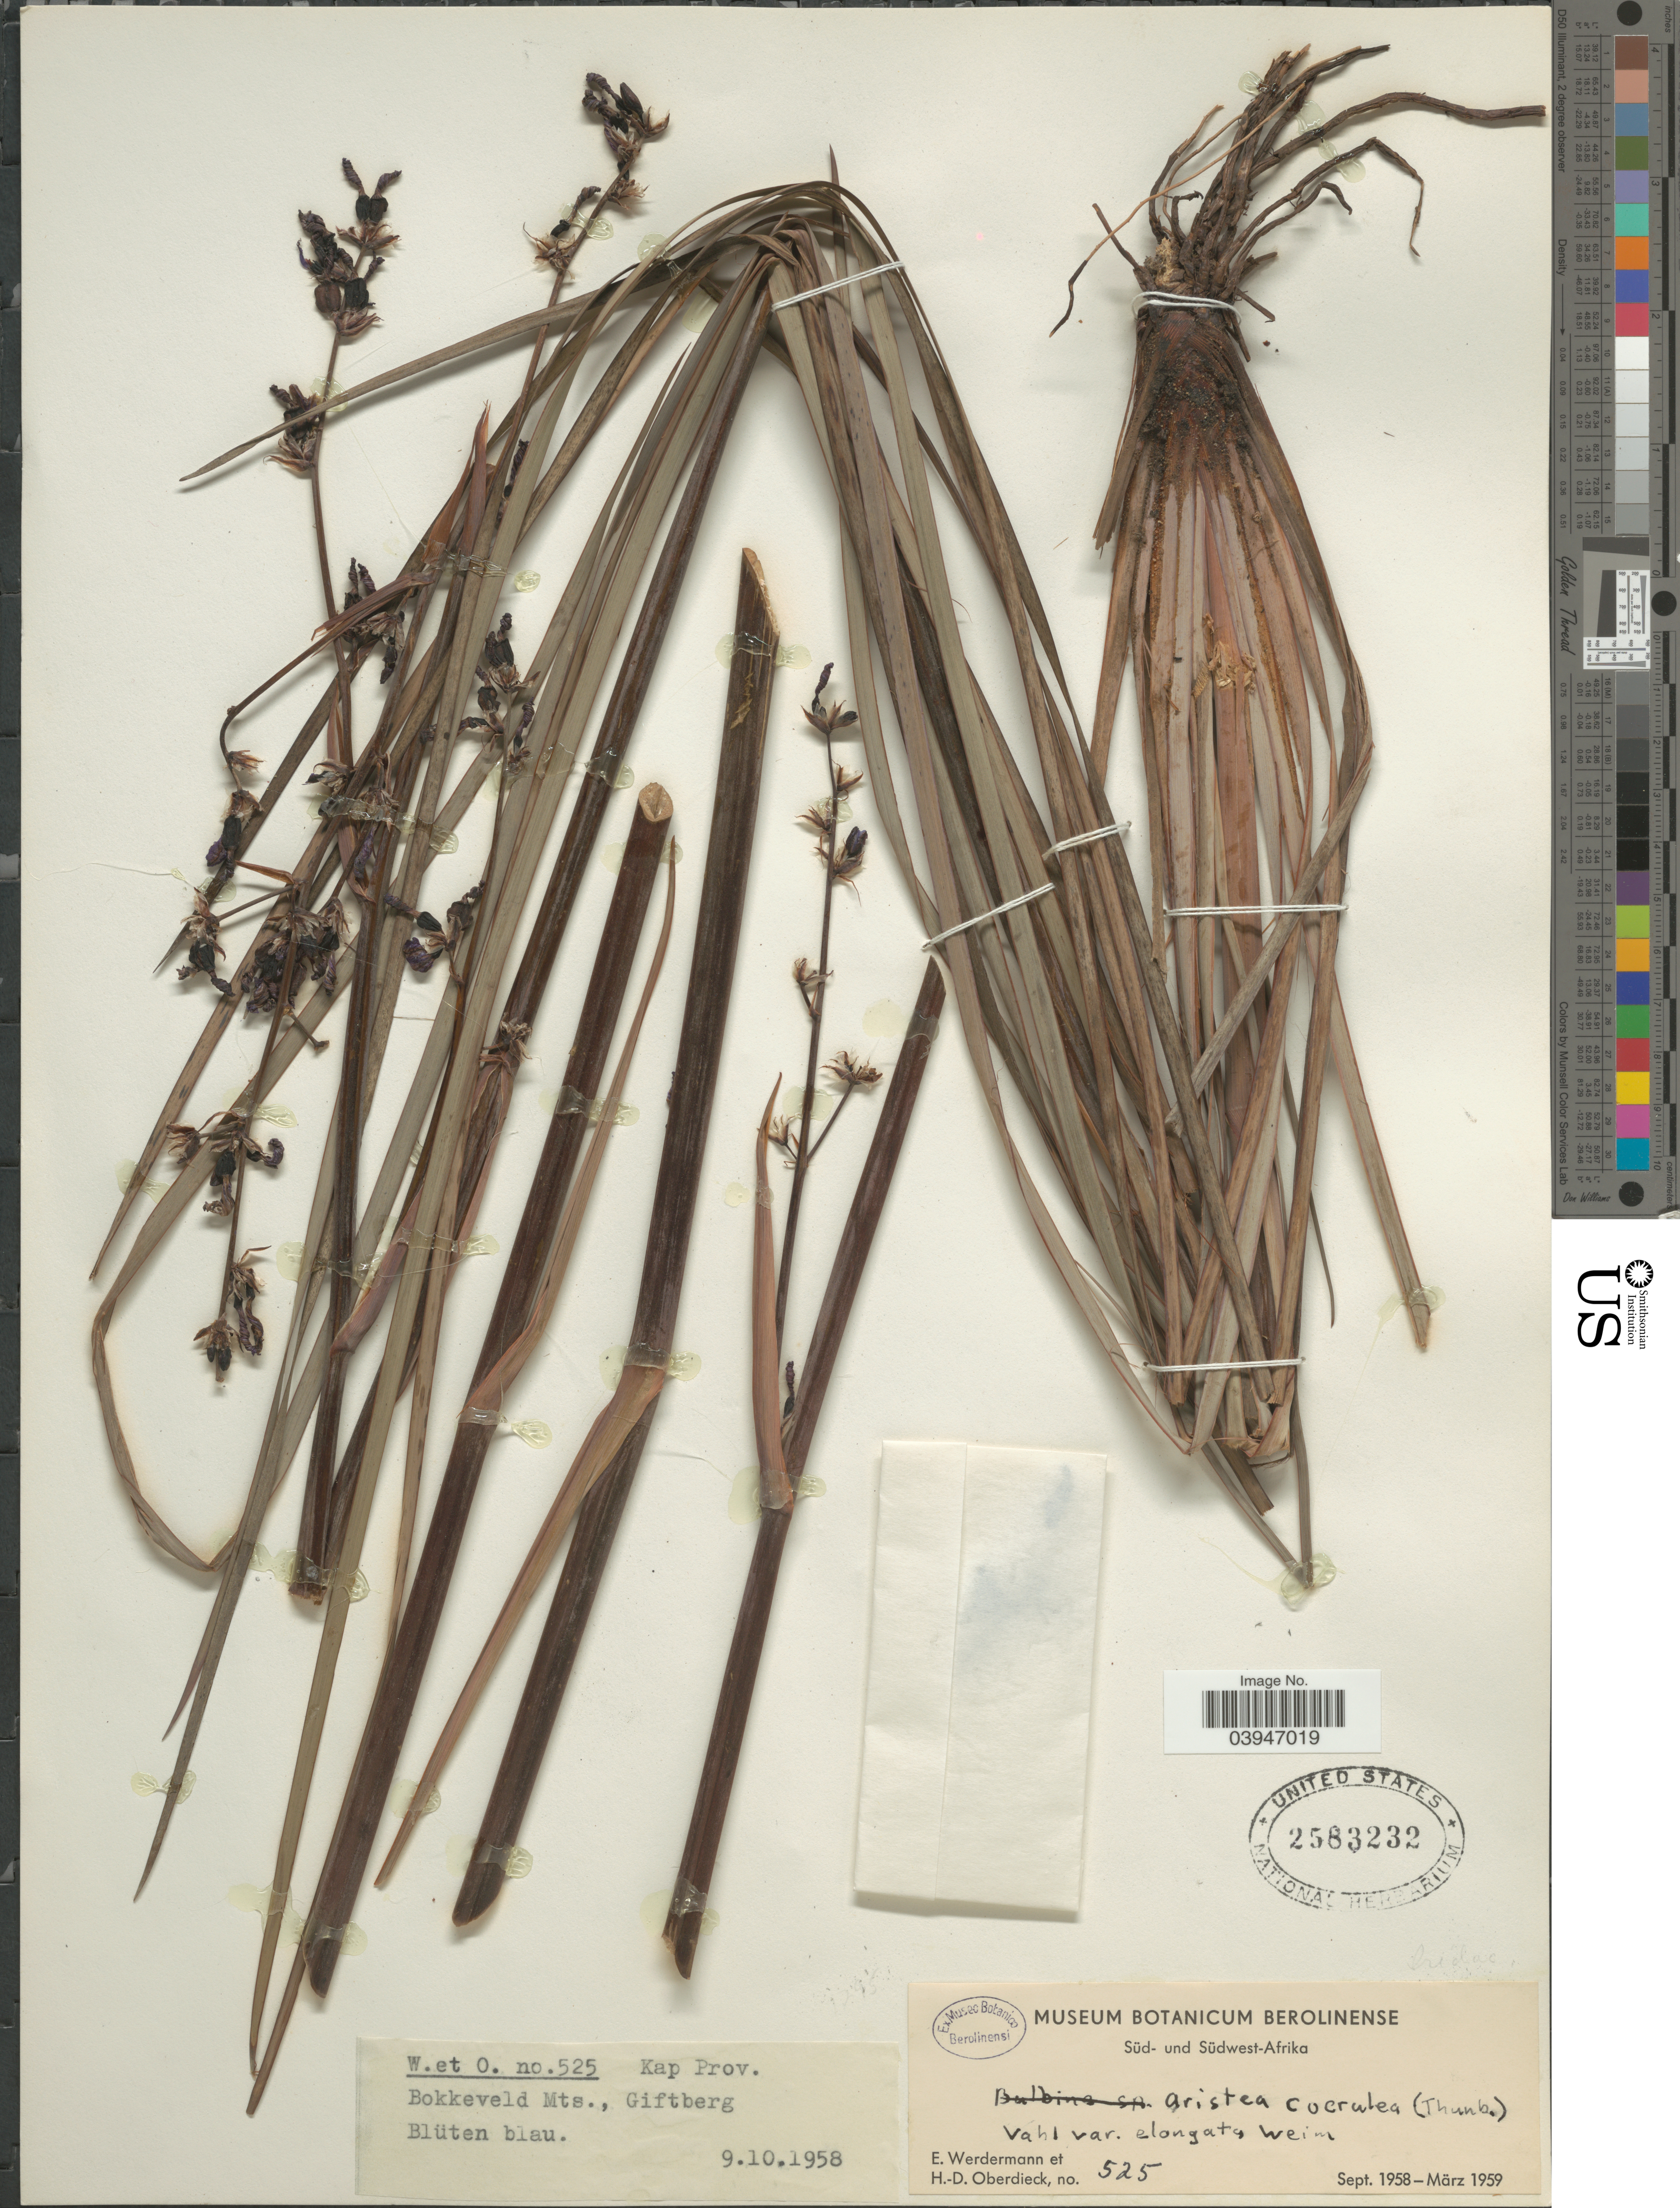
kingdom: Plantae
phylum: Tracheophyta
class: Liliopsida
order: Asparagales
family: Iridaceae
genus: Aristea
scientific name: Aristea caerulea var. elongata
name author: Weim.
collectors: E. Werdermann & H. Oberdieck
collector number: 525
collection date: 1958-10-09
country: South Africa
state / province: Western Cape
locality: Kap Prov. Bokkeveld Mts., Giftberg.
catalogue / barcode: US 2583232